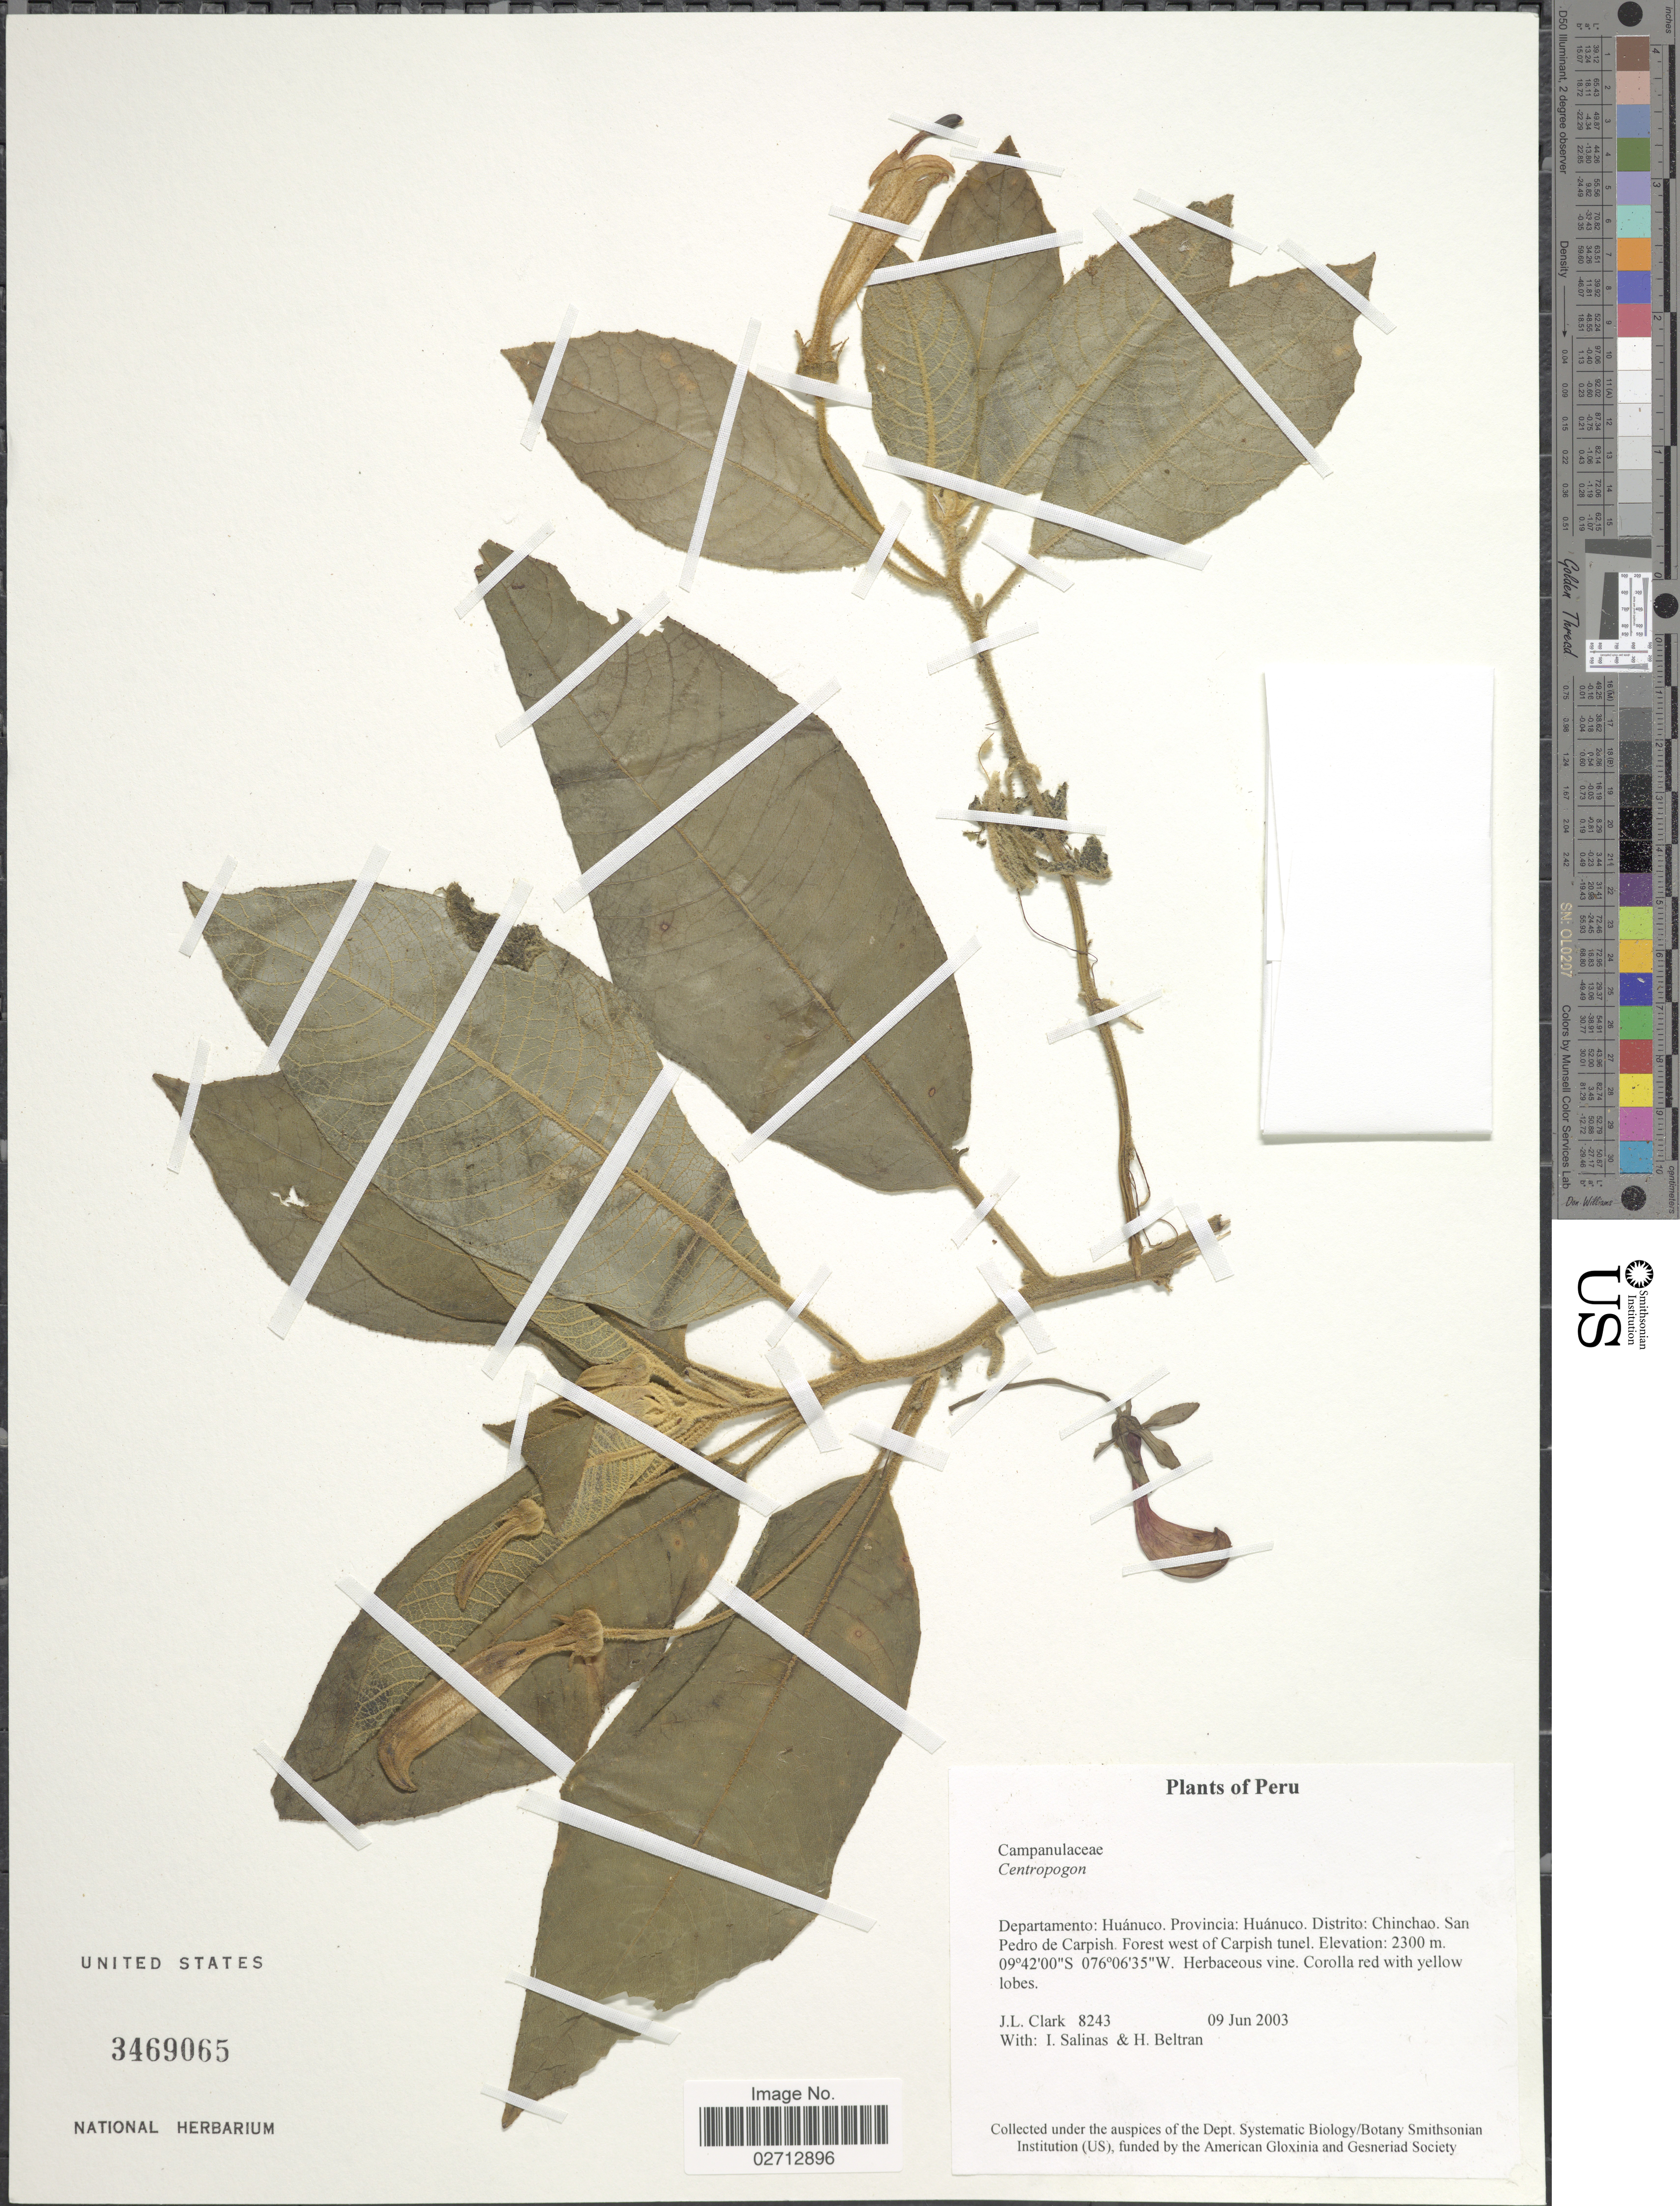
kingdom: Plantae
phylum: Tracheophyta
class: Magnoliopsida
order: Asterales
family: Campanulaceae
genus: Centropogon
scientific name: Centropogon sp.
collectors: J. L. Clark, I. Salinas & H. Beltran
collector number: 8243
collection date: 2003-06-09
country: Peru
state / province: Huánuco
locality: Provincia: Huanuco. Distrito: Chinchao. San Pedro de Carpish. west of Carpish tunel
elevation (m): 2300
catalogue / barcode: US 3469065